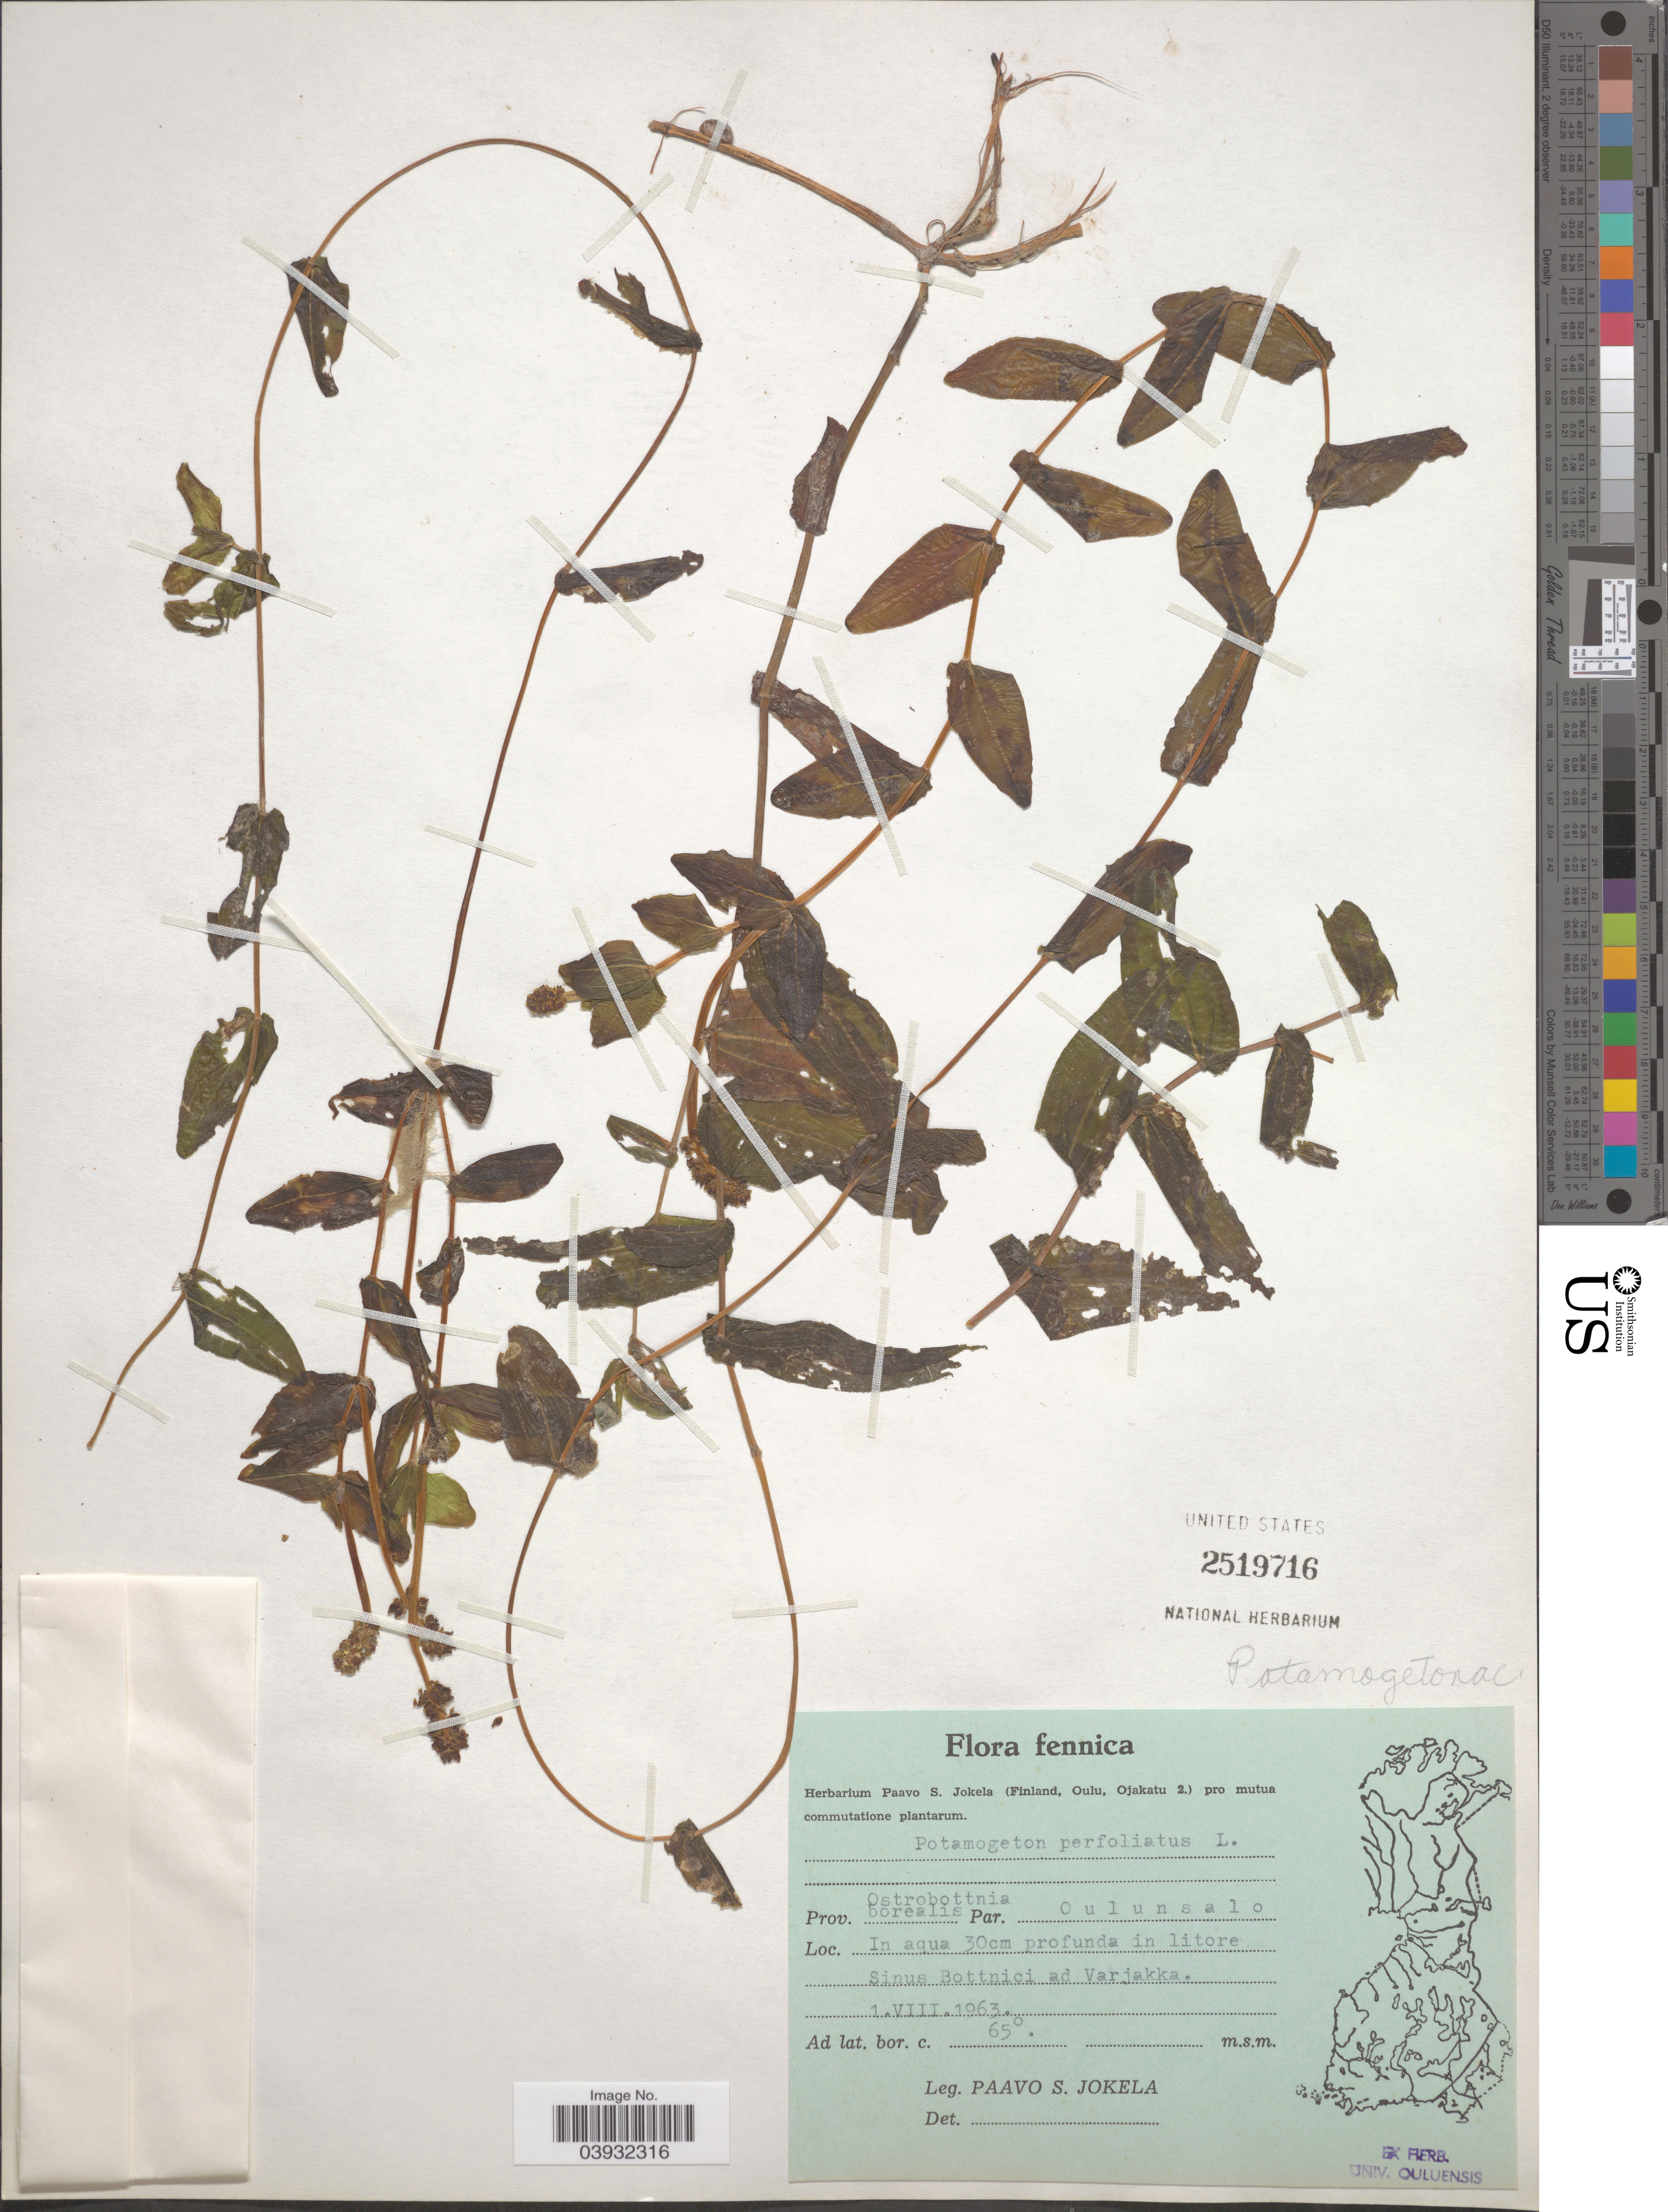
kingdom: Plantae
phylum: Tracheophyta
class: Liliopsida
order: Alismatales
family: Potamogetonaceae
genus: Potamogeton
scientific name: Potamogeton perfoliatus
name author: L.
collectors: P. Jokela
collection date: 1963-08-01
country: Finland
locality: Fennica. Prov. Ostrobottnia borealis. Par. Oulunsalo. Sinus Bottnici ad Varjakka. Ad lat. bor. c. 65º.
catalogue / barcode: US 2519716